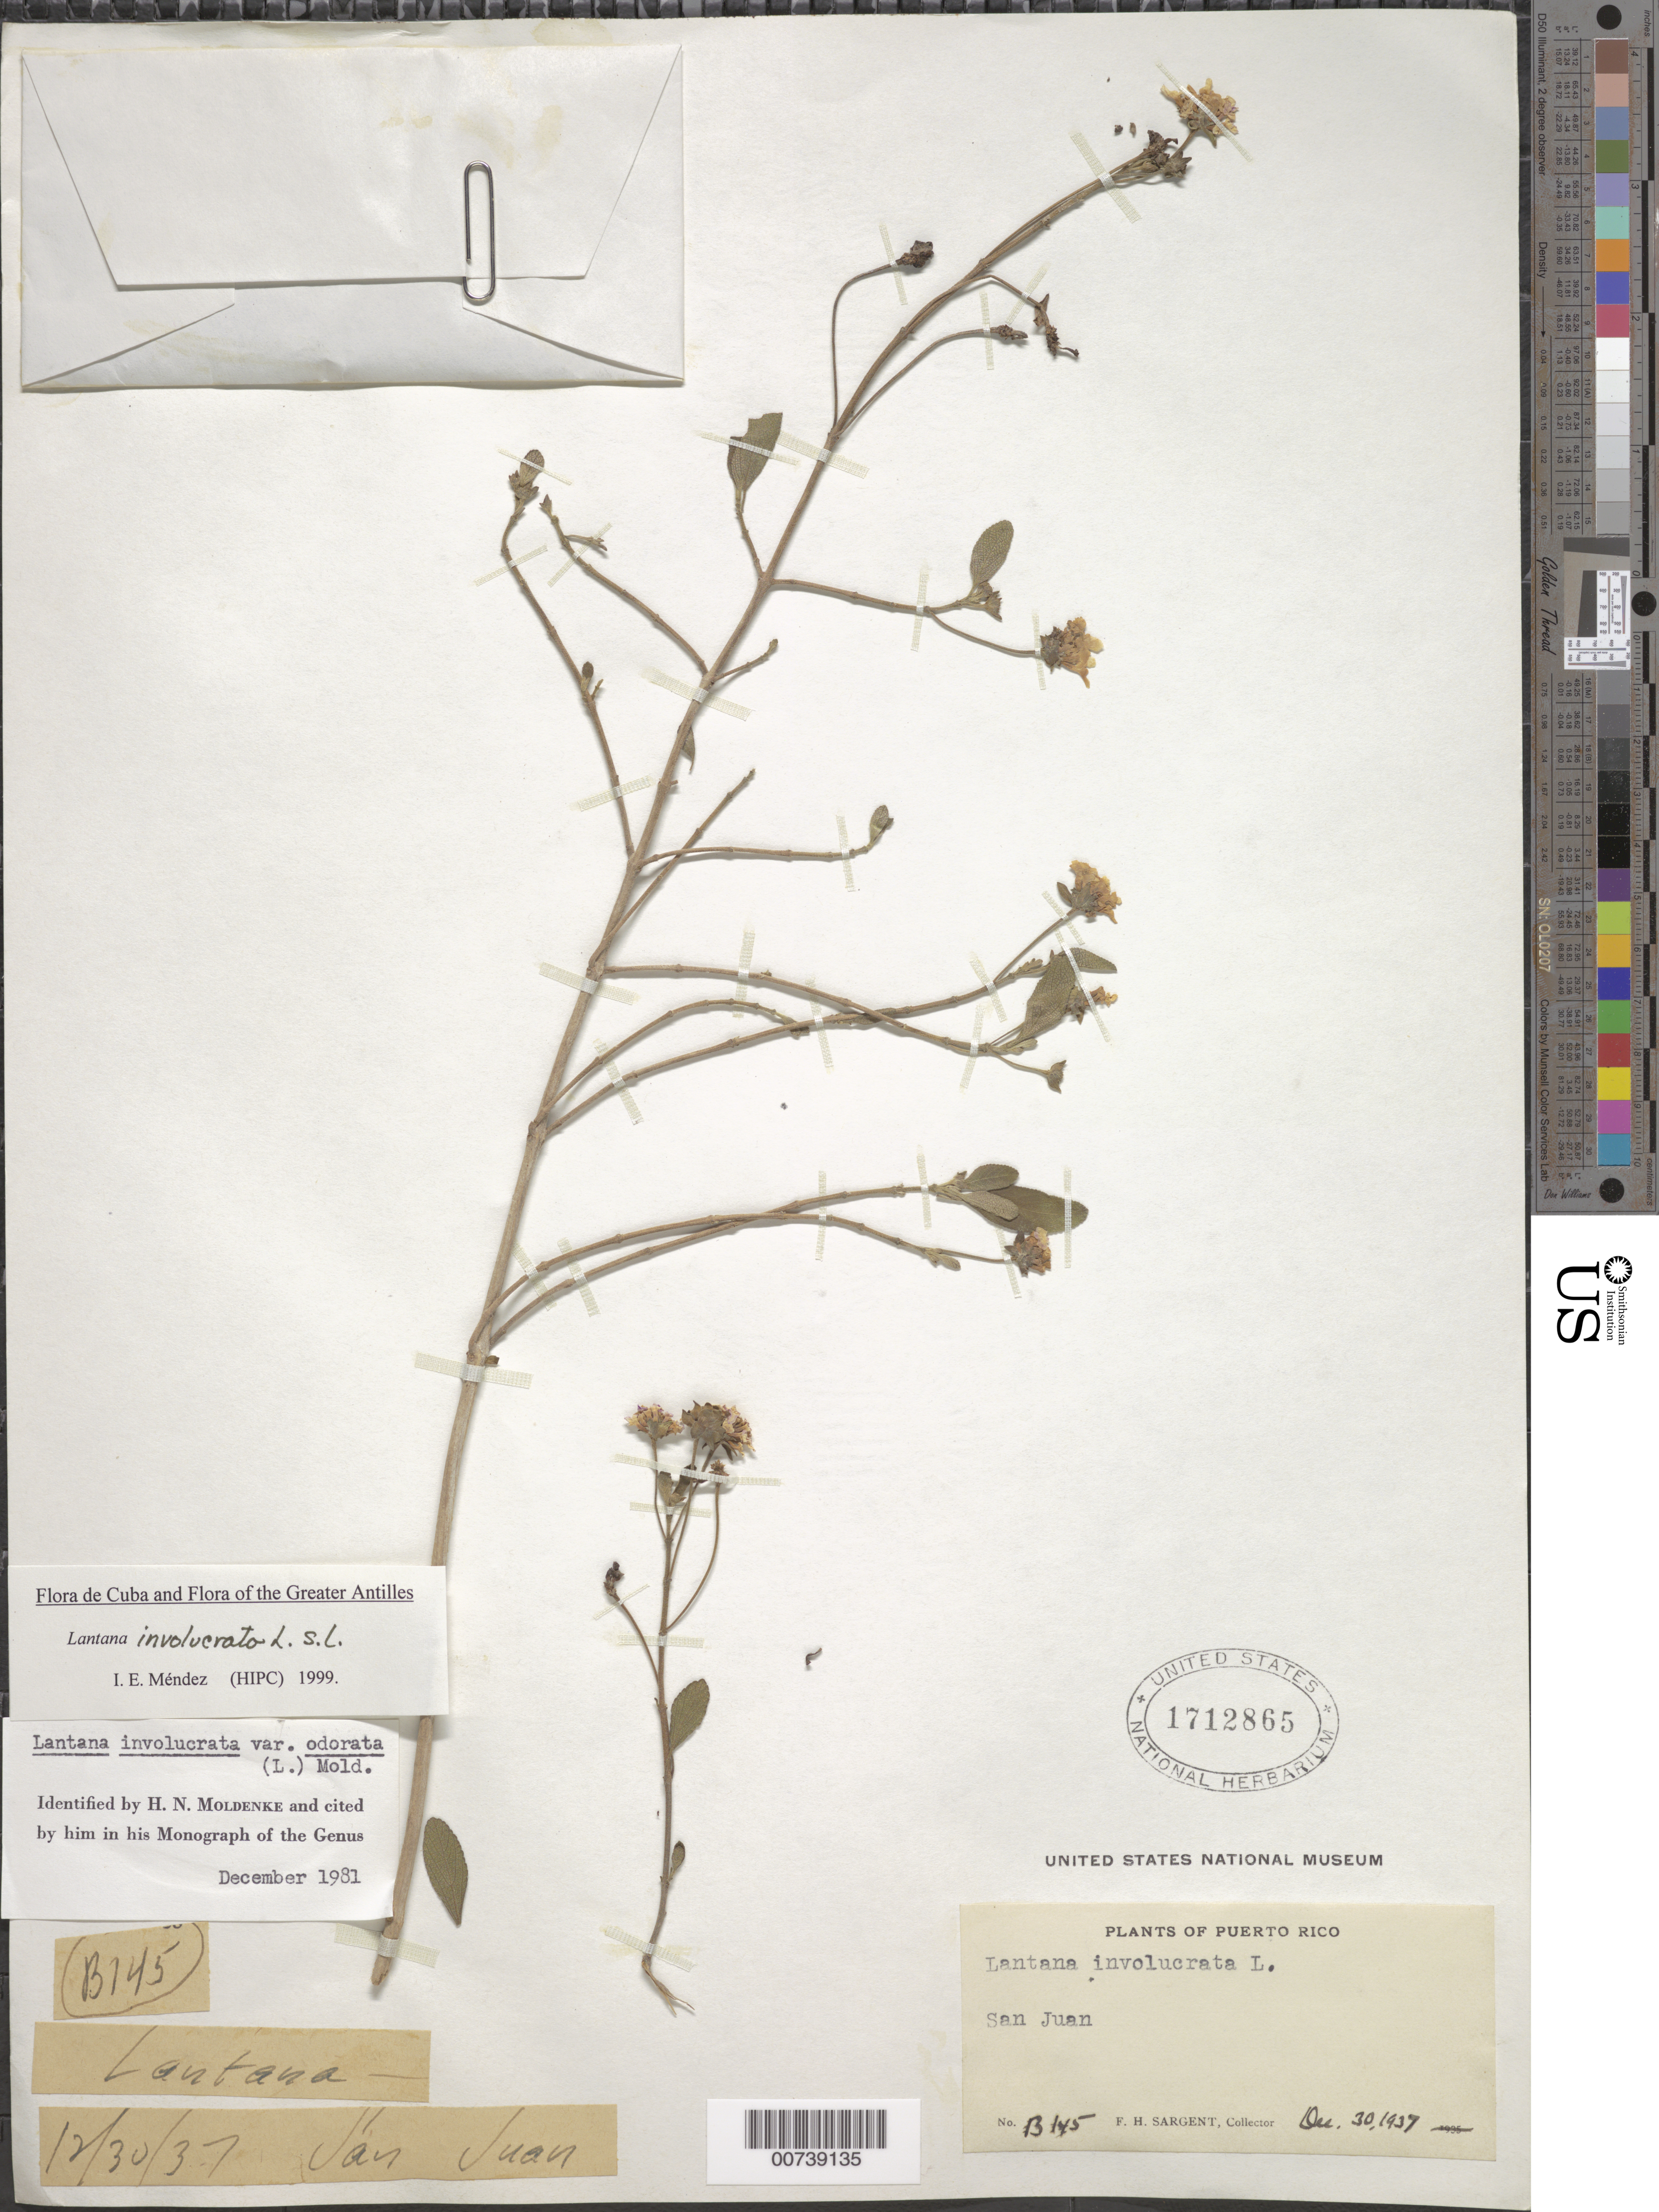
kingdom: Plantae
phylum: Tracheophyta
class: Magnoliopsida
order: Lamiales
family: Verbenaceae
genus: Lantana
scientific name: Lantana involucrata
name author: L.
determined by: Méndez, Isidro E., (HIPC)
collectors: F. H. Sargent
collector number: B145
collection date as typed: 30 Dec 1937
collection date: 1937-12-30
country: Puerto Rico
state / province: San Juan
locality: San Juan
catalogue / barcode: US 1712865